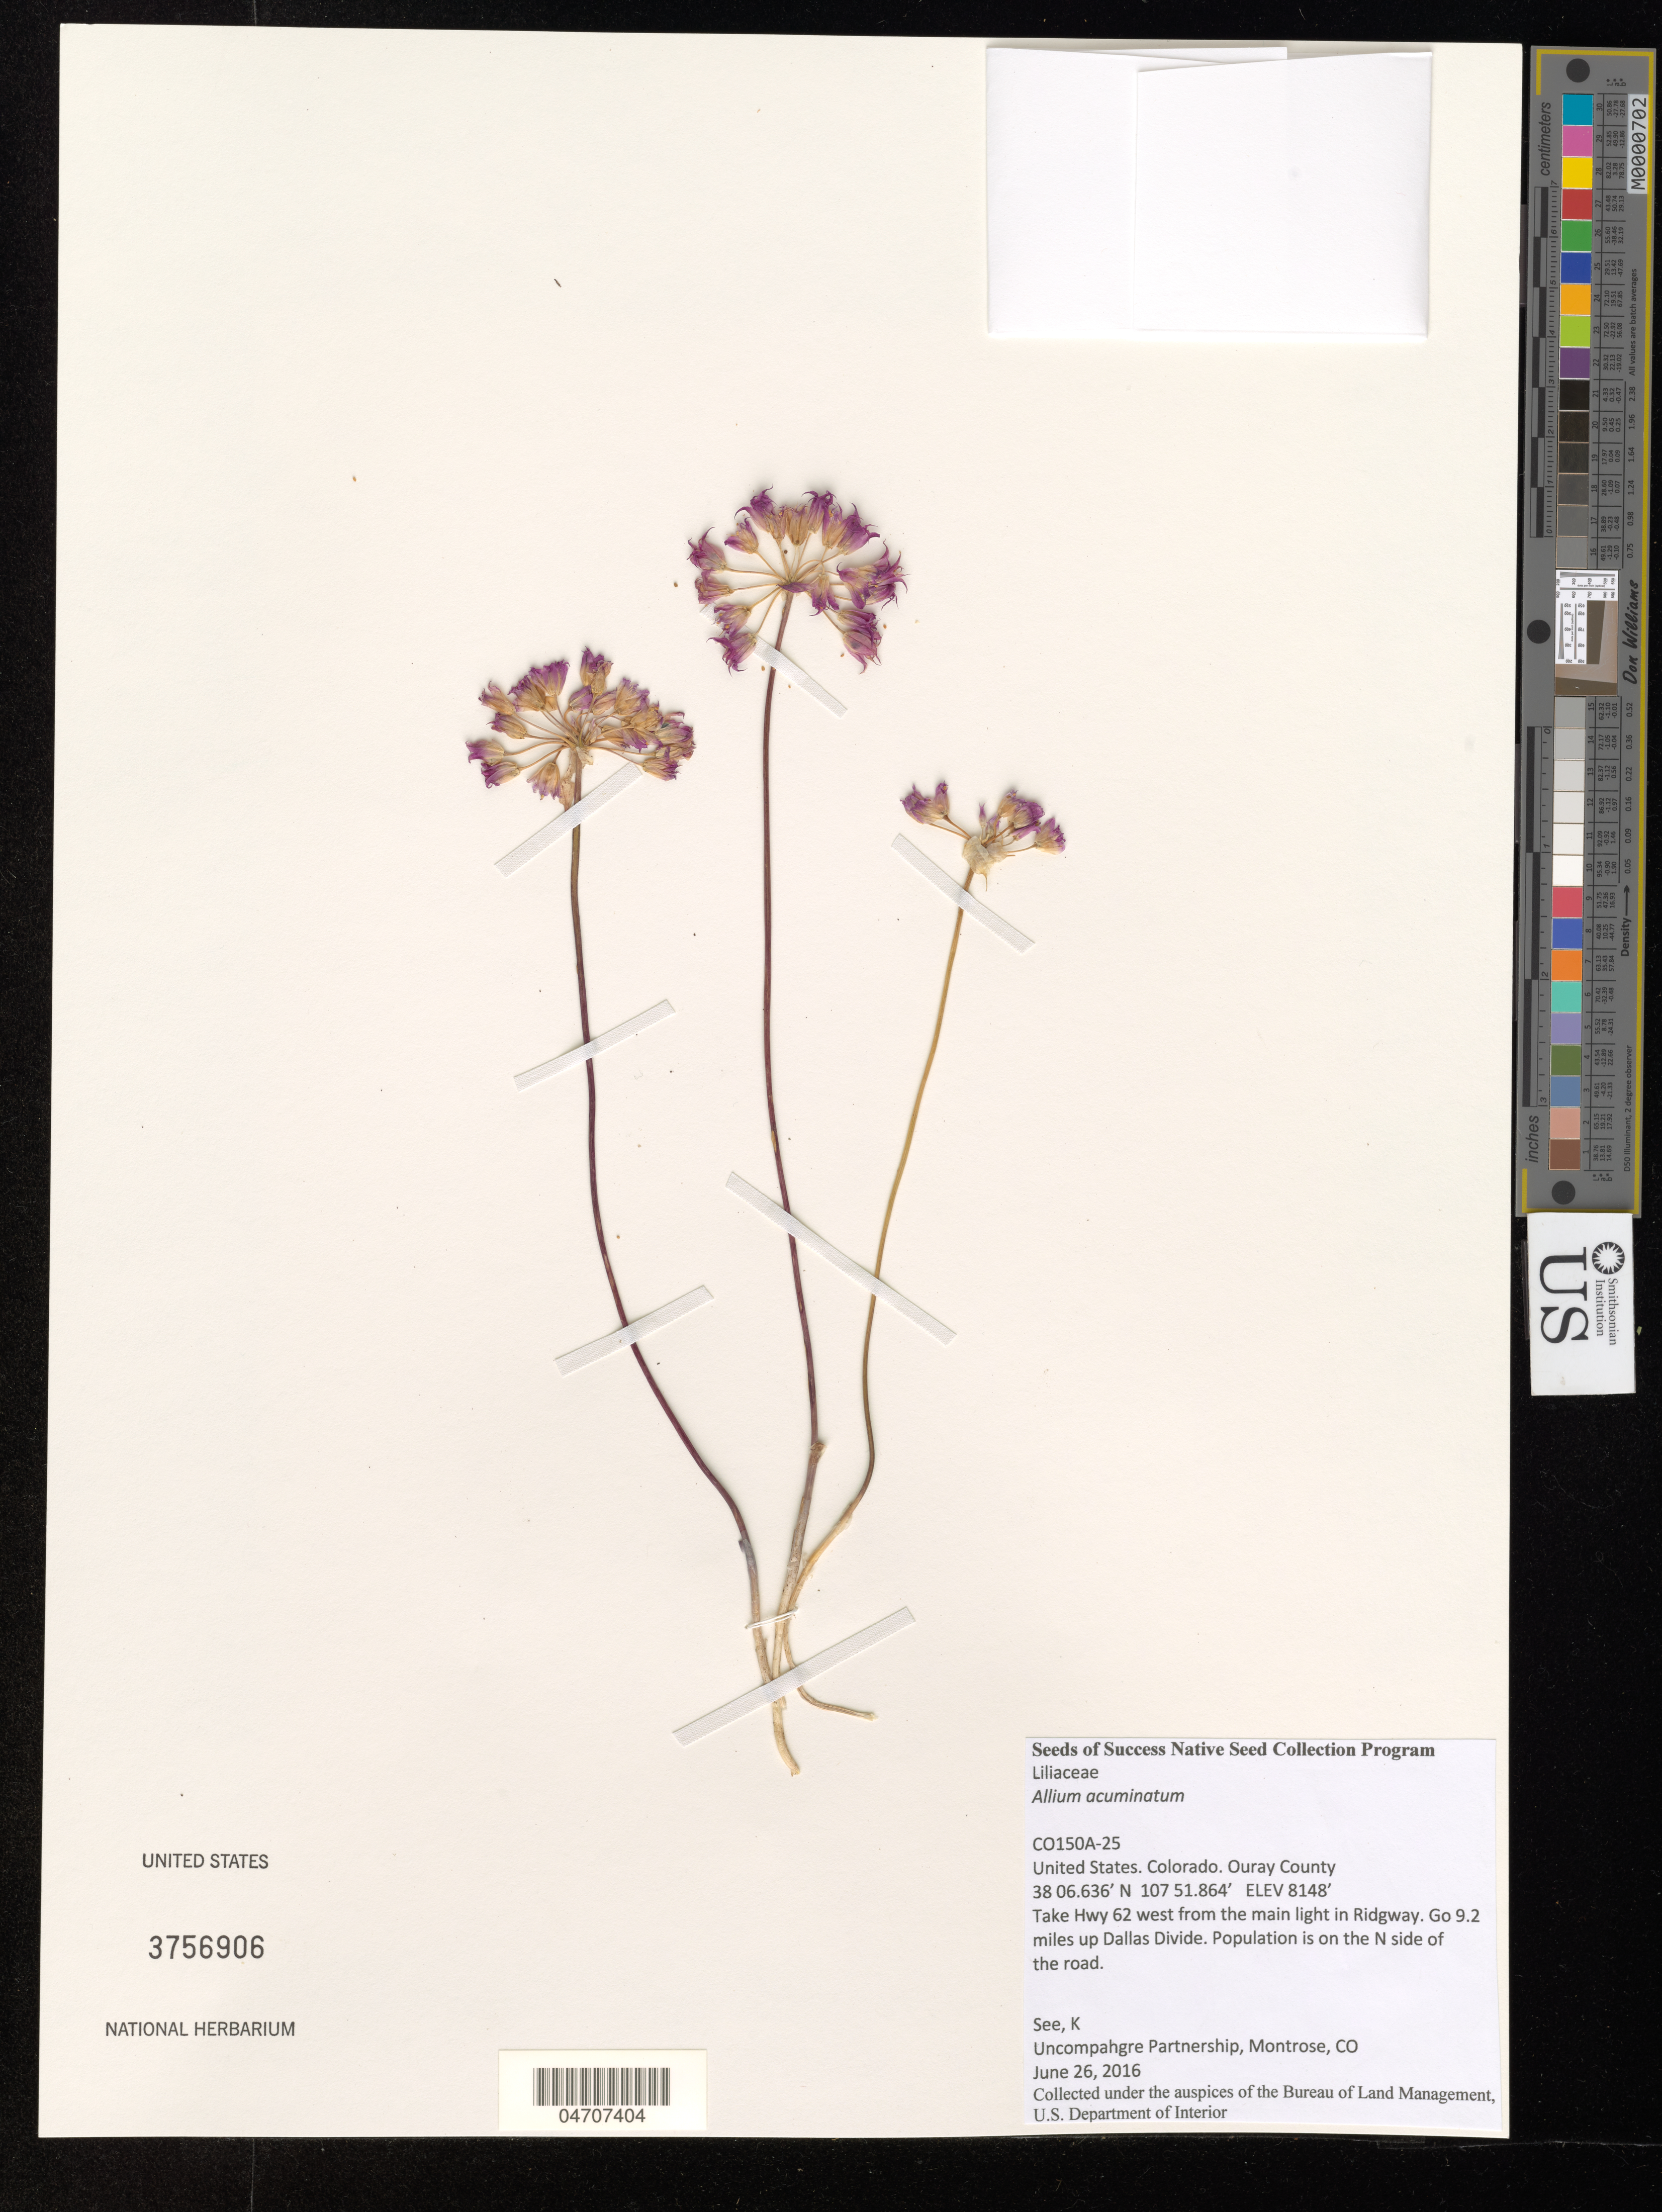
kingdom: Plantae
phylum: Tracheophyta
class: Liliopsida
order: Asparagales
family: Amaryllidaceae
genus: Allium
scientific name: Allium acuminatum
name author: Hook.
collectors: K. See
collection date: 2016-06-26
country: United States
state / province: Colorado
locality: Ouray County. Take Hwy 62 west from the main light in Ridgway. Go 9.2 miles up Dallas Divide. Population is on the N side of the road.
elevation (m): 2484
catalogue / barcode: US 3756906